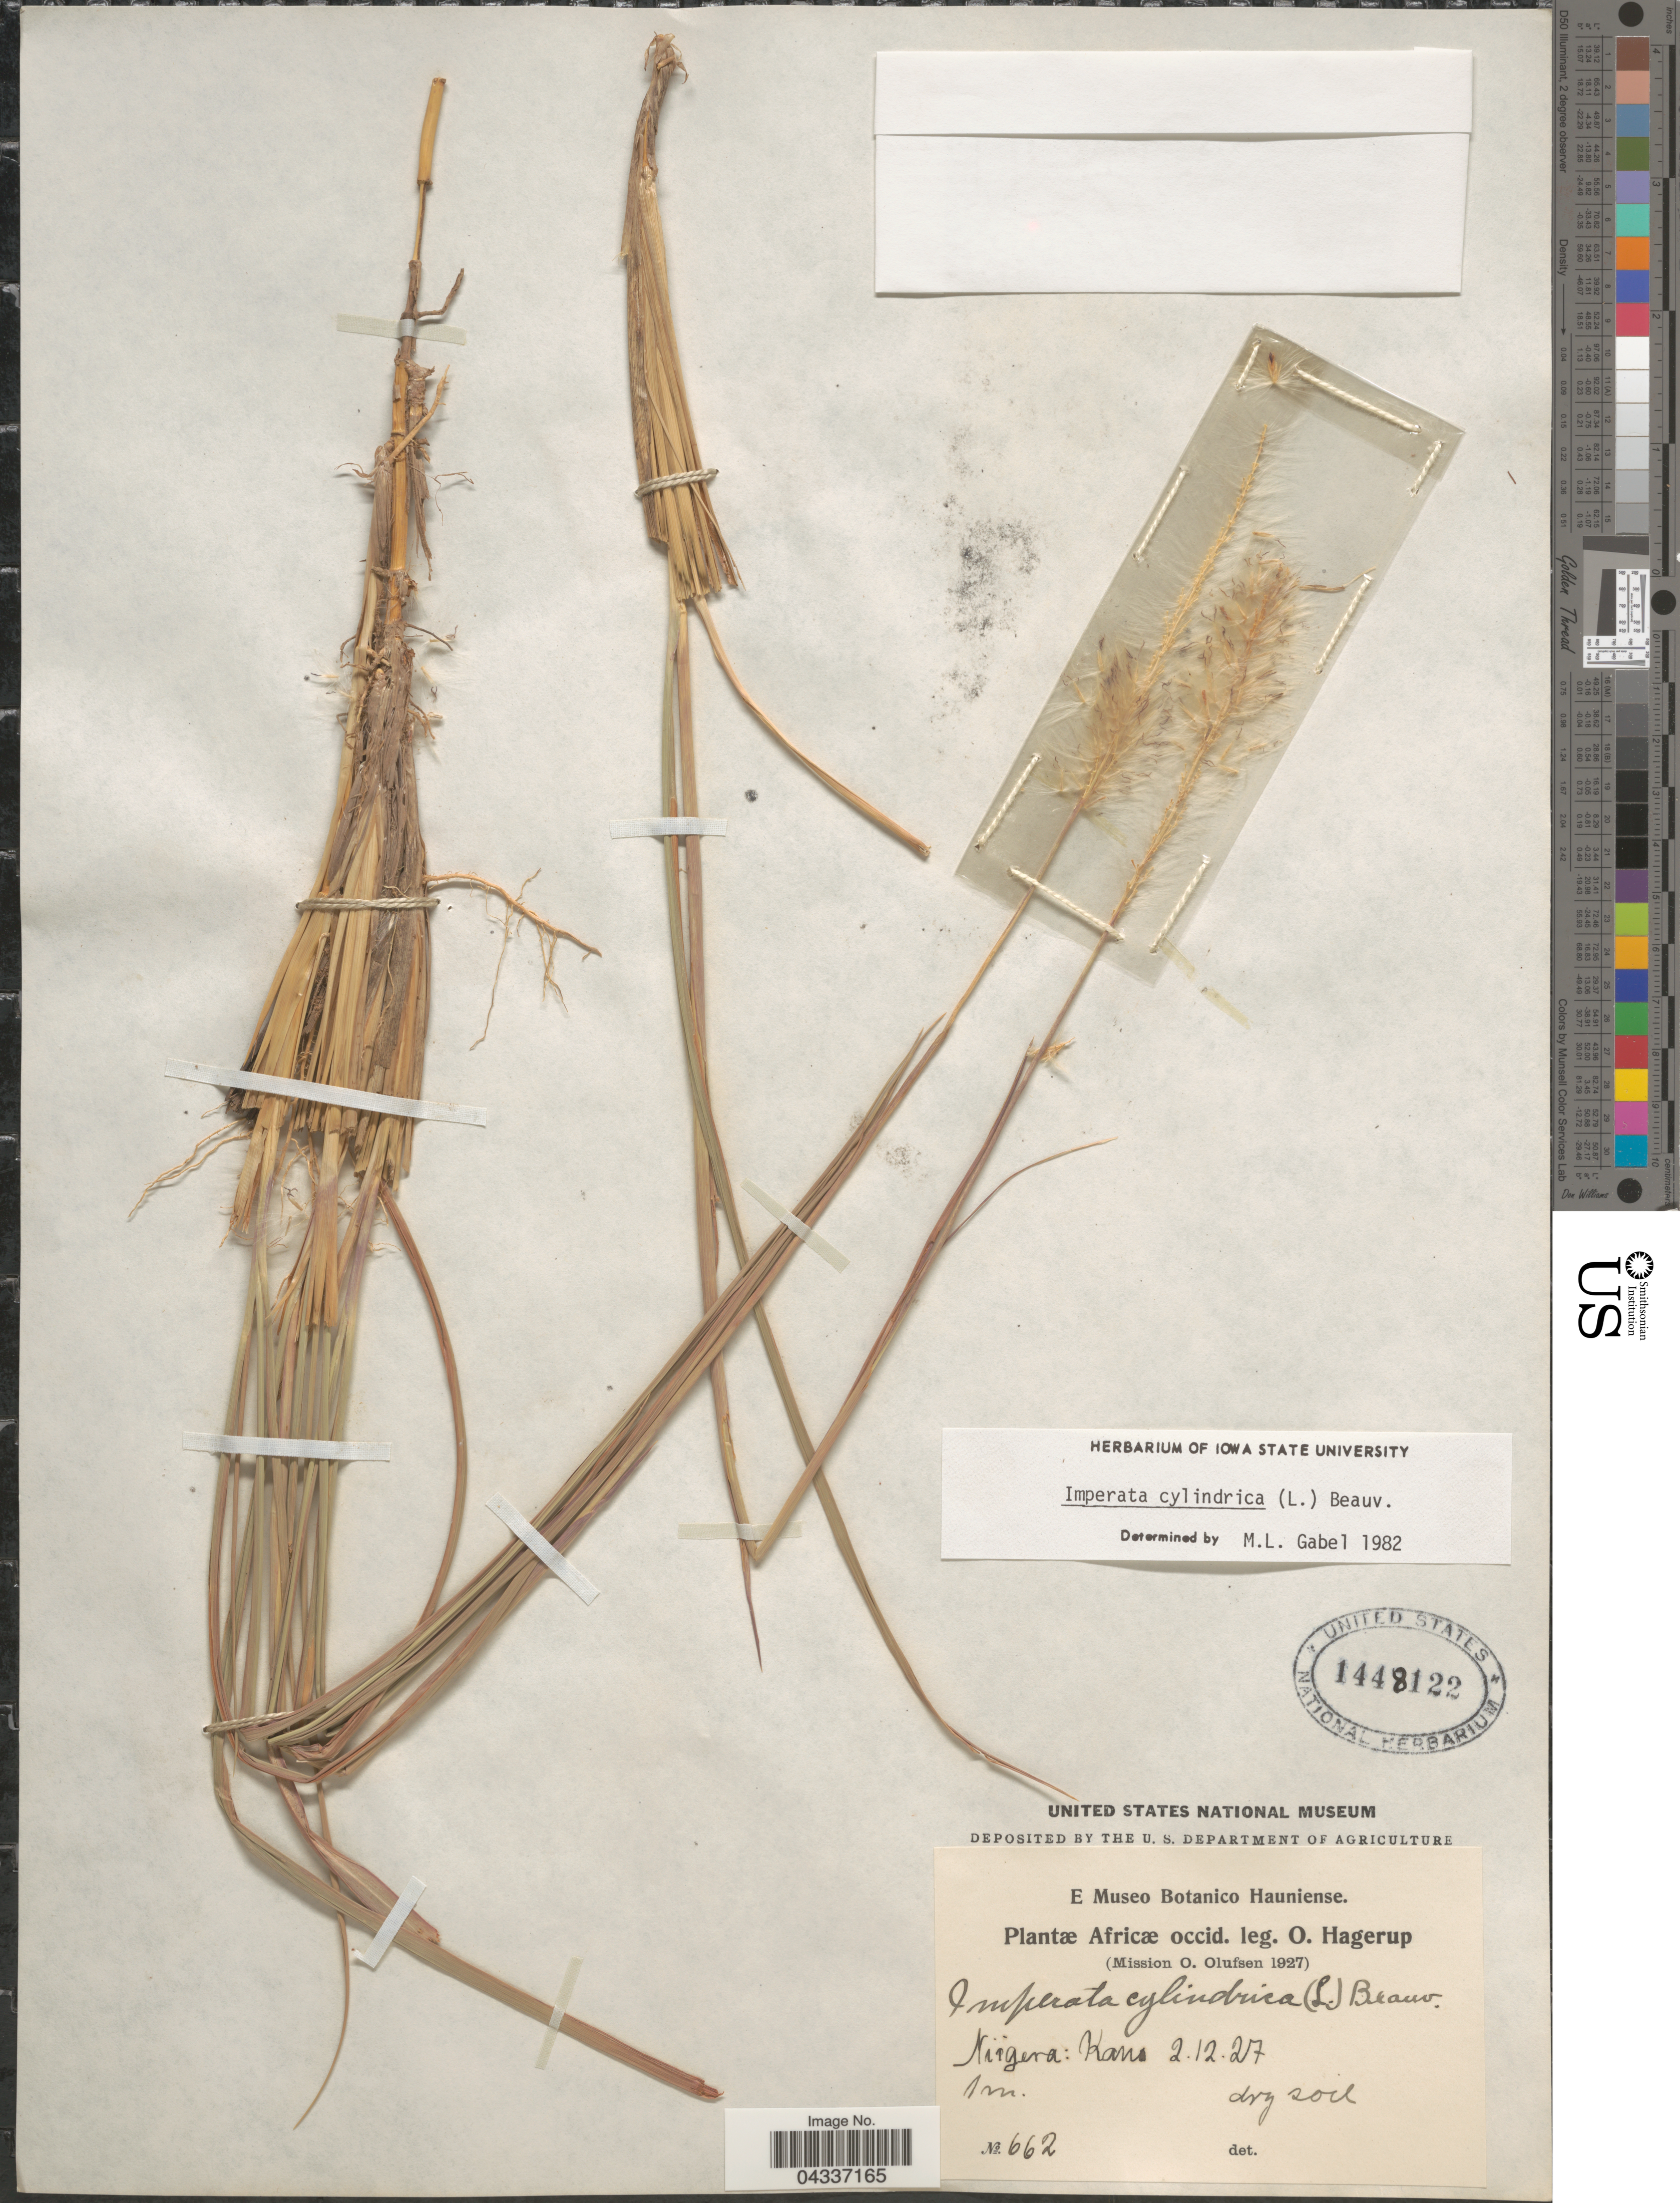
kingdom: Plantae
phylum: Tracheophyta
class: Liliopsida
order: Poales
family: Poaceae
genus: Imperata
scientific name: Imperata cylindrica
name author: (L.) P. Beauv.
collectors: O. Hagerup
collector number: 662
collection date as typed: Transcribed d/m/y: 2/12/27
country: Nigeria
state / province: Kano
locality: Africæ occid. (Mission O. Olufsen 1927).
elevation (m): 1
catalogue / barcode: US 1448122